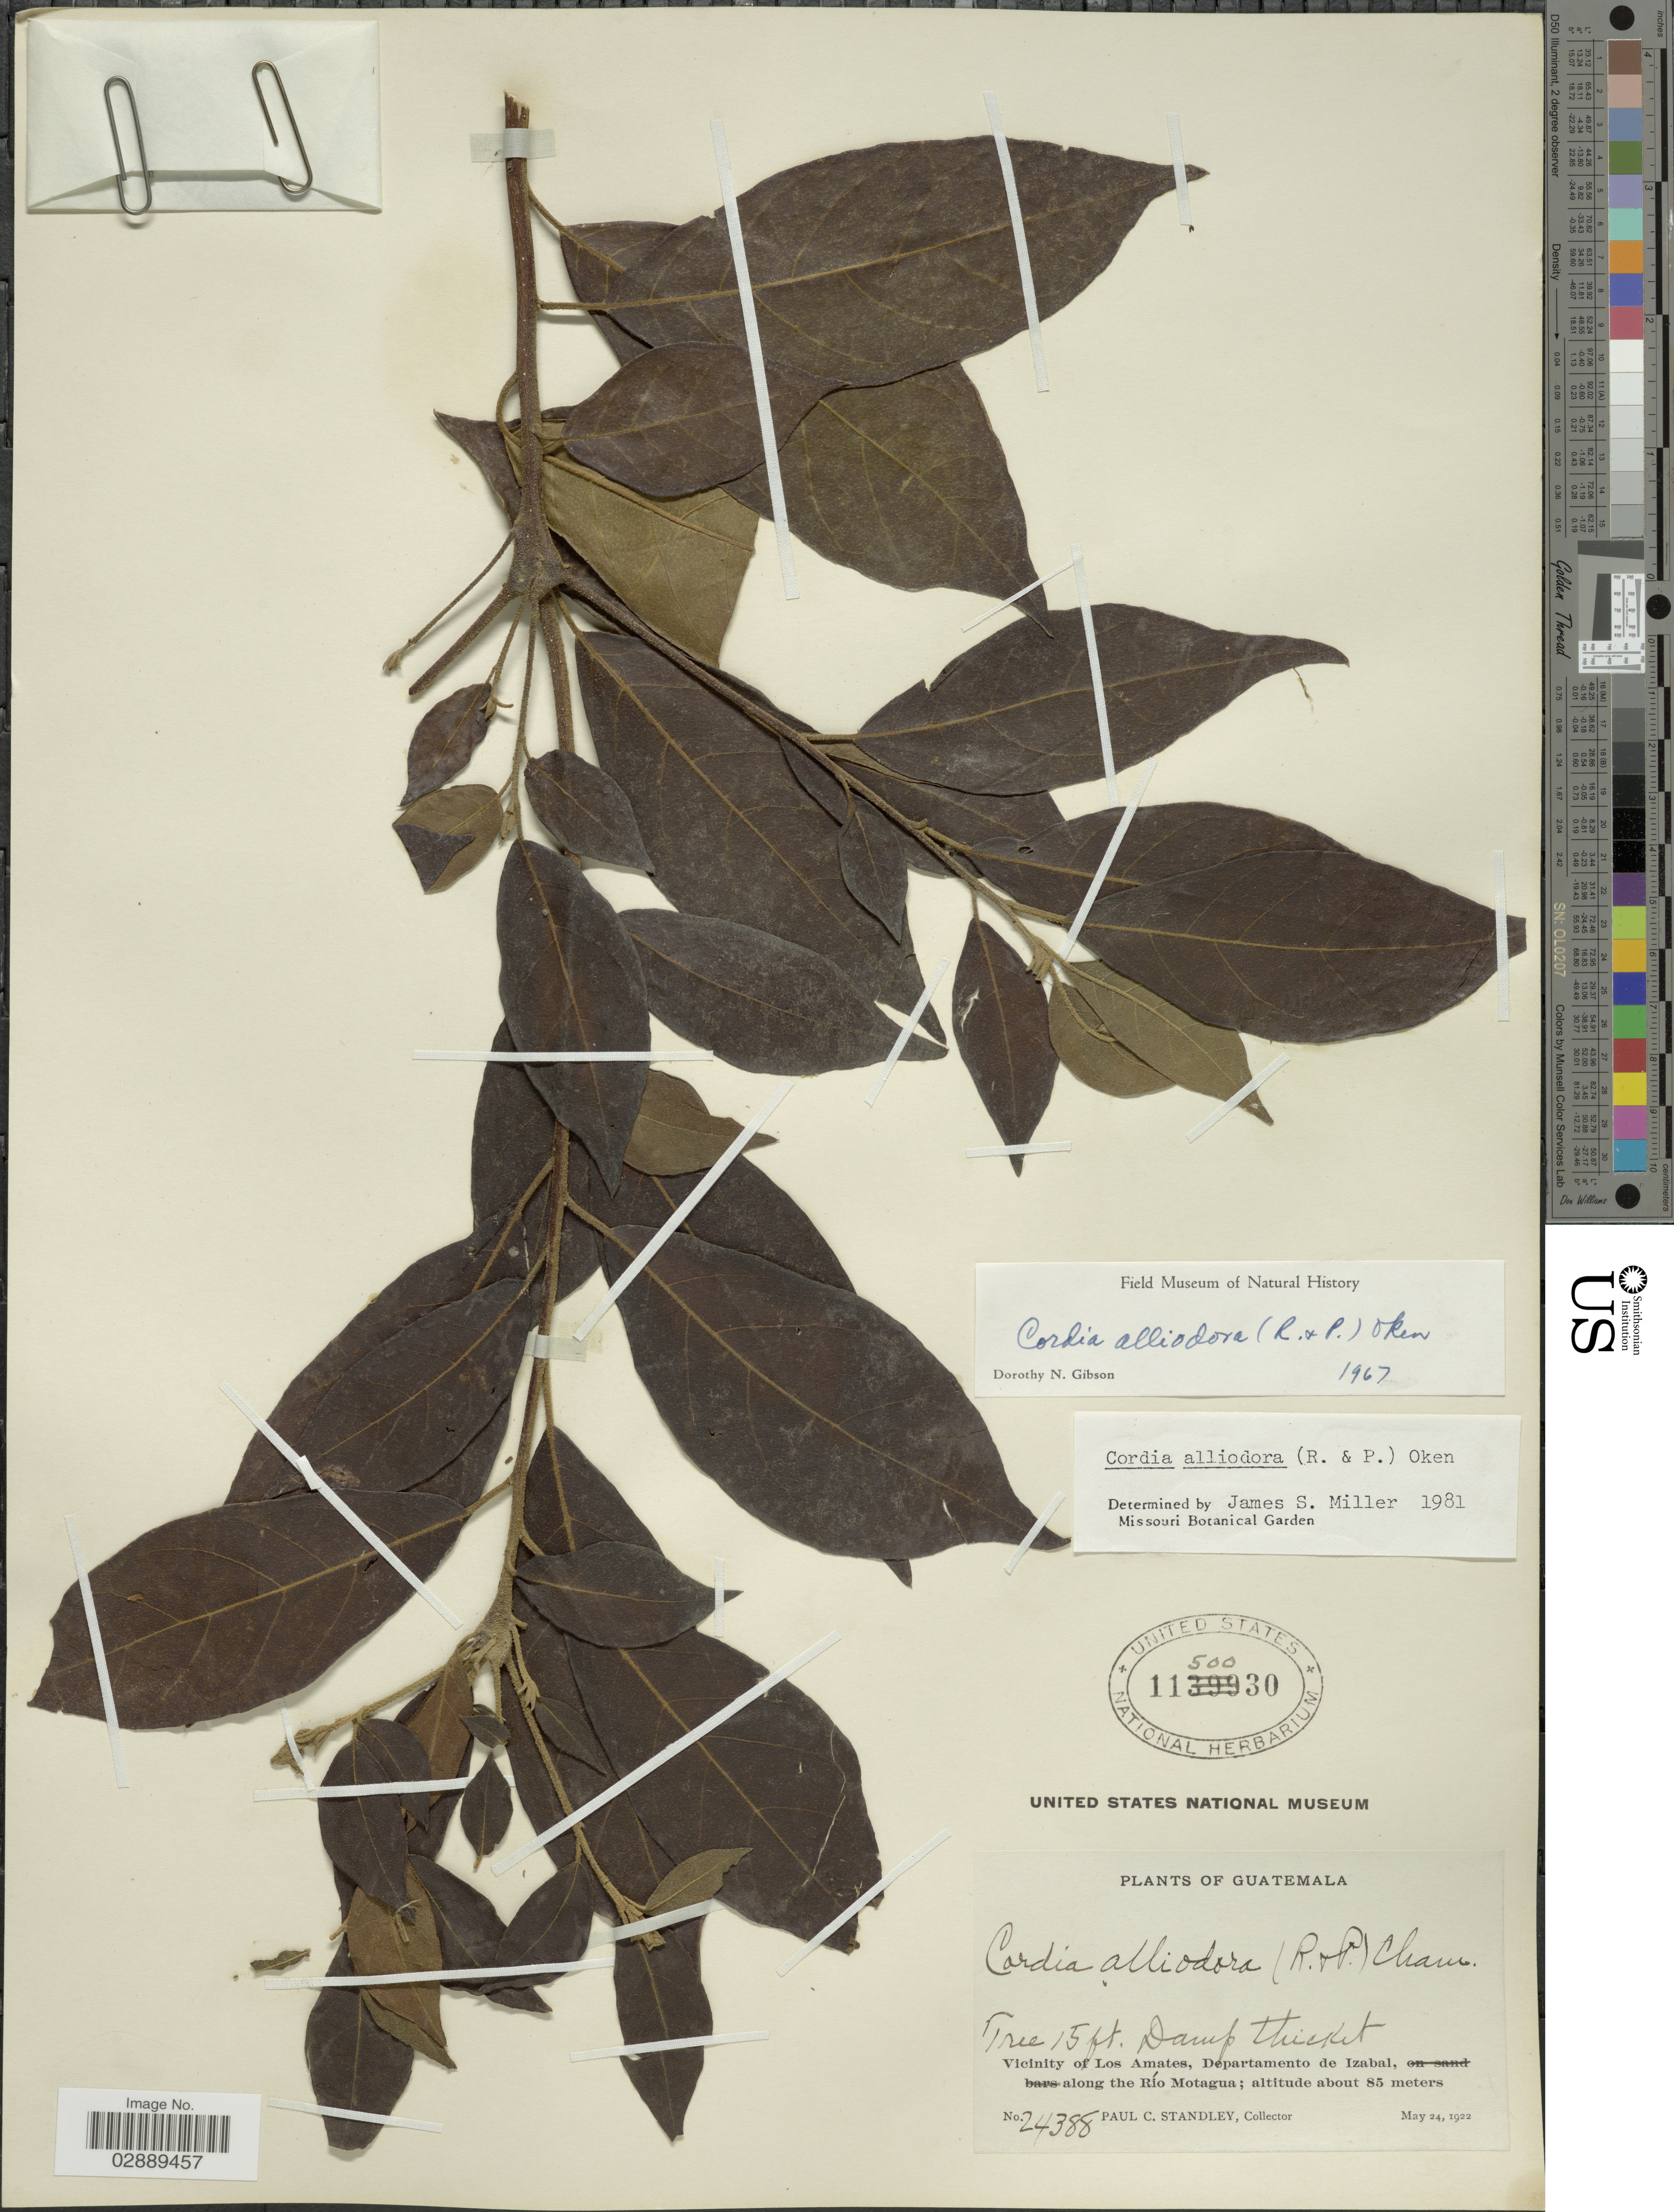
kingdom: Plantae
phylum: Tracheophyta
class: Liliopsida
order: Poales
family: Poaceae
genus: Arundinaria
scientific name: Arundinaria gigantea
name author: (Walter) Muhl.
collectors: A. B. Pittman, K. Boyle, H. H. K. Brown & J. Edwards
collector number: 11291001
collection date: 2010-11-29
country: United States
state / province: South Carolina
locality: Near Santee River just below Lake Marion Dam in vicinity of Thomas Walter's Grave Site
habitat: growing sympatrically with Arundinaria tecta. In flood plains and levees of Santee River with typical mixed hardwood overstory association in rich fluvial soils. Occasional lime stone deposits evident in the area.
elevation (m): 9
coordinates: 3702192N, 579036E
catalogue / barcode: US 3641599